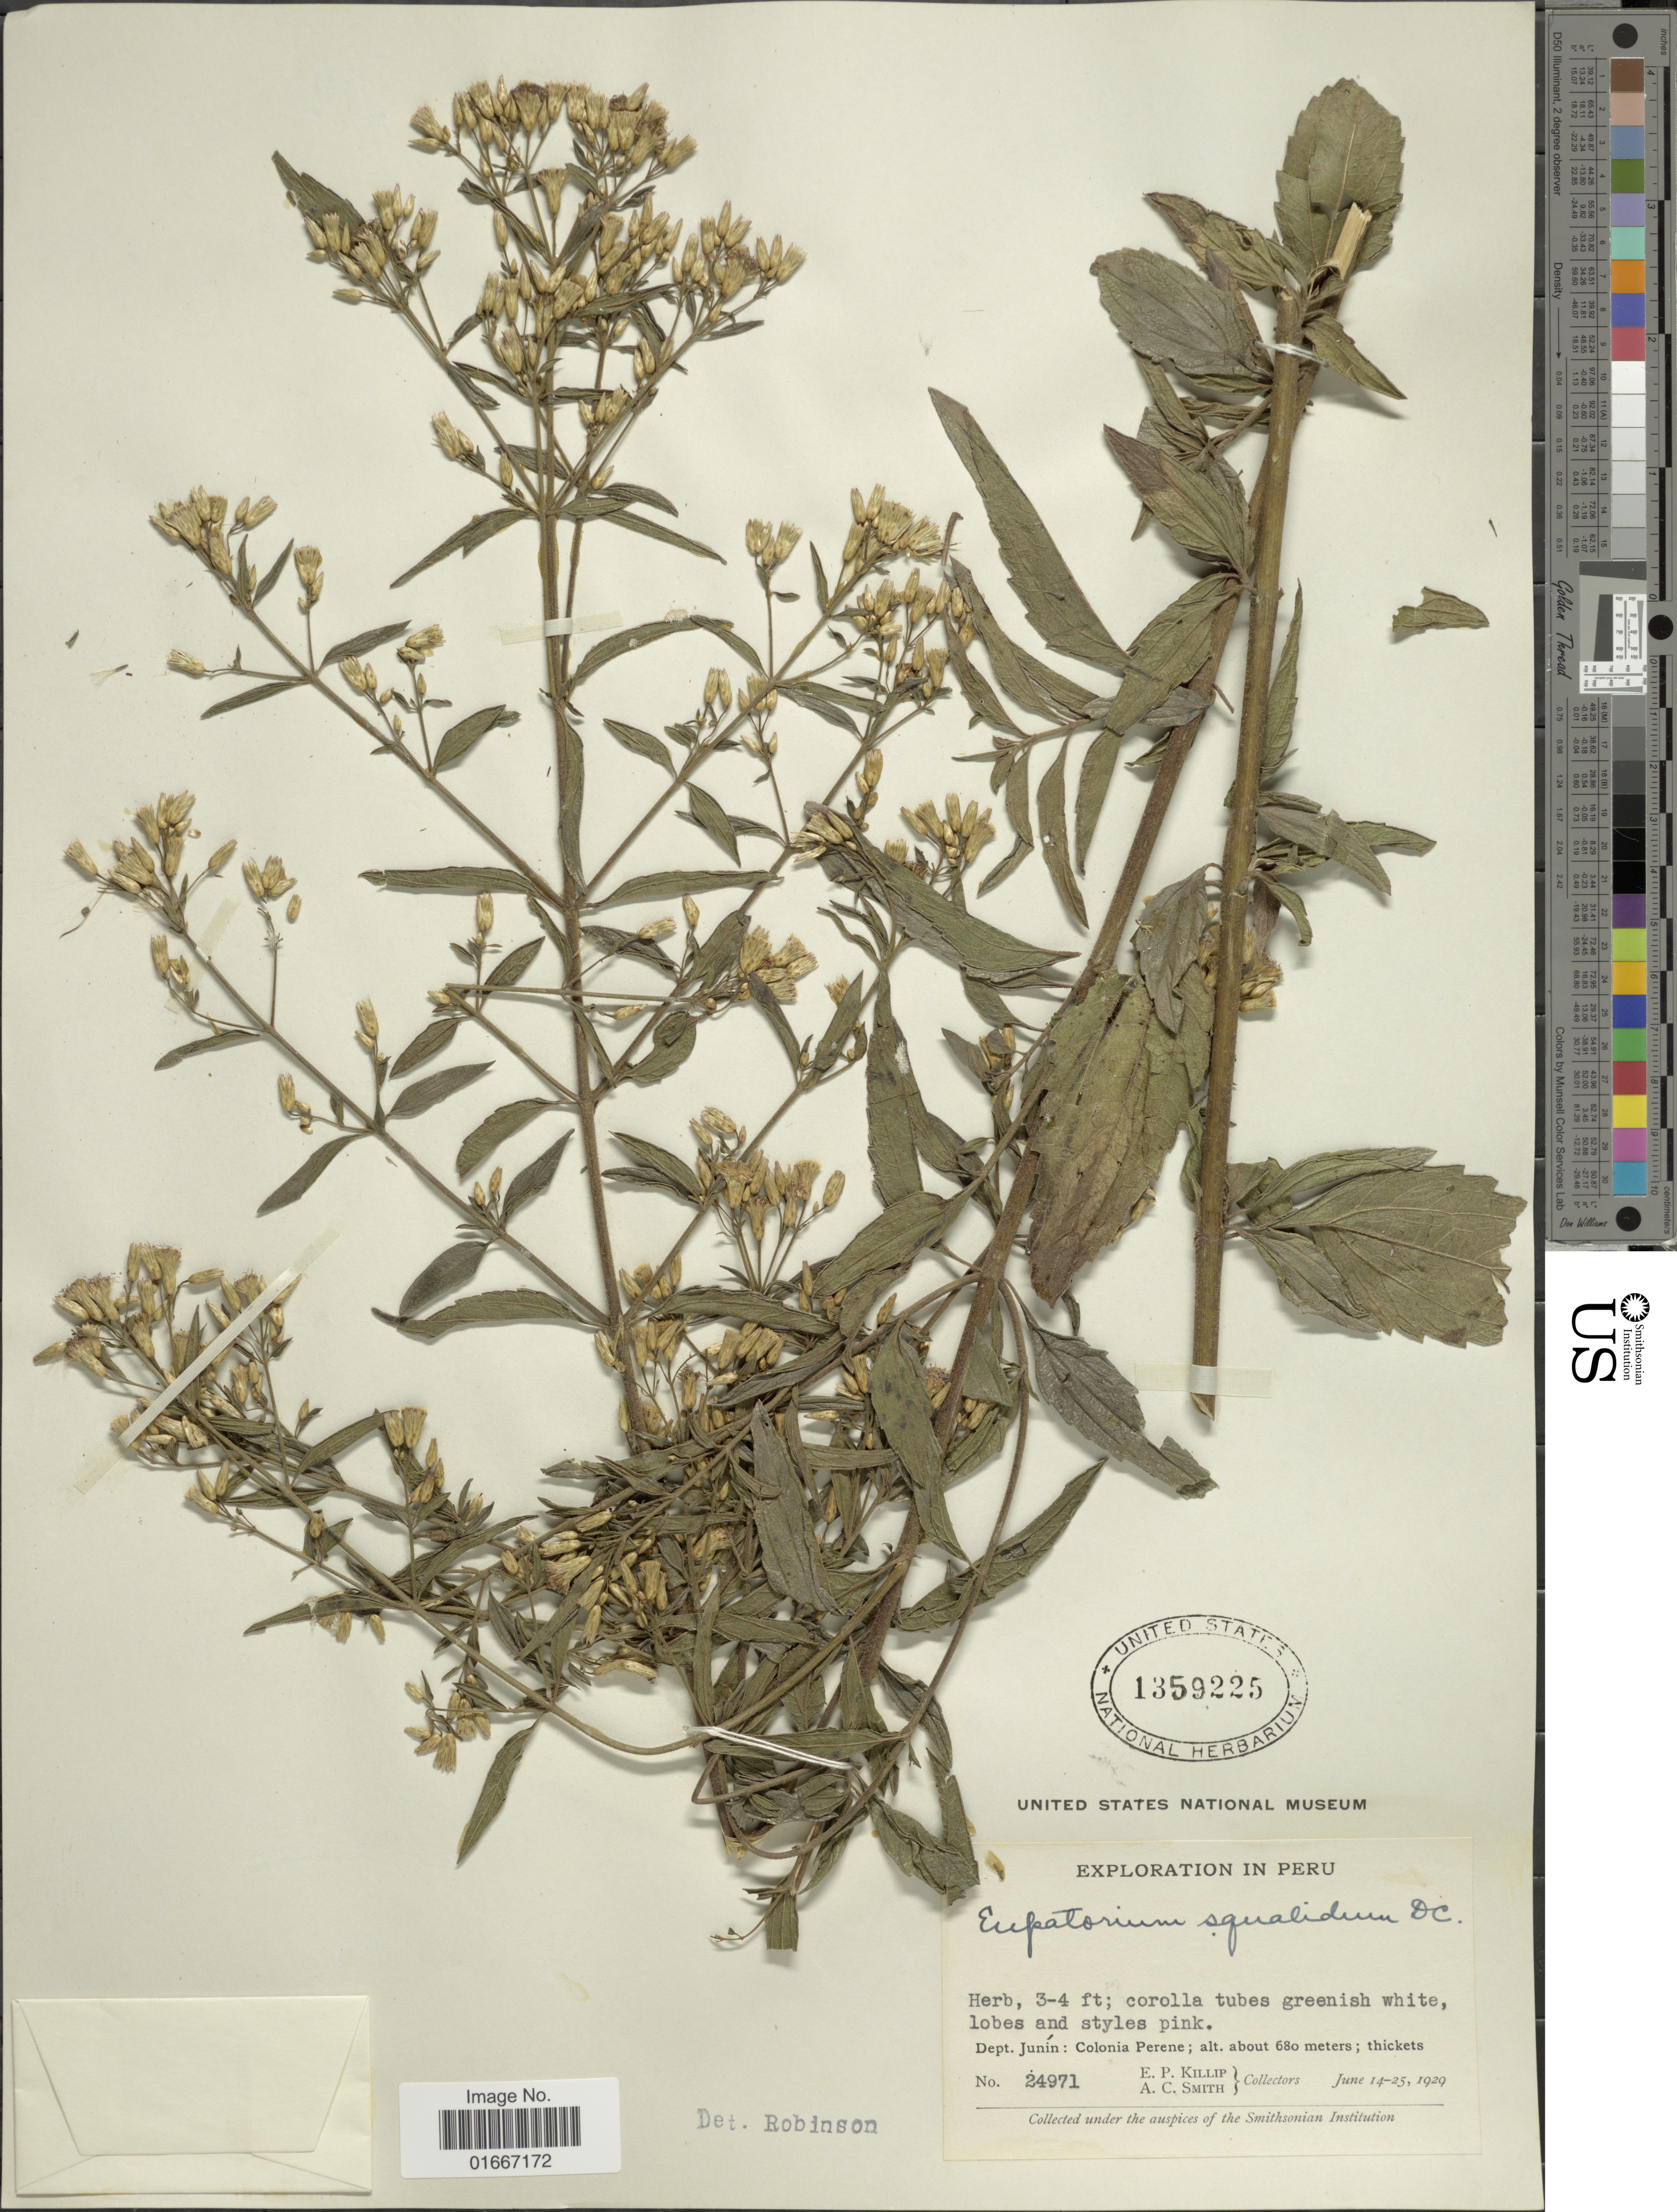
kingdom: Plantae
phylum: Tracheophyta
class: Magnoliopsida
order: Asterales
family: Asteraceae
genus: Chromolaena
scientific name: Chromolaena squalida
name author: (DC.) R.M. King & H. Rob.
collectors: E. P. Killip & A. C. Smith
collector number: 24971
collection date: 1929-06-14/1929-06-25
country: Peru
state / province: Junín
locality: Colonia Perene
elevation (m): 680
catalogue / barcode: US 1359225